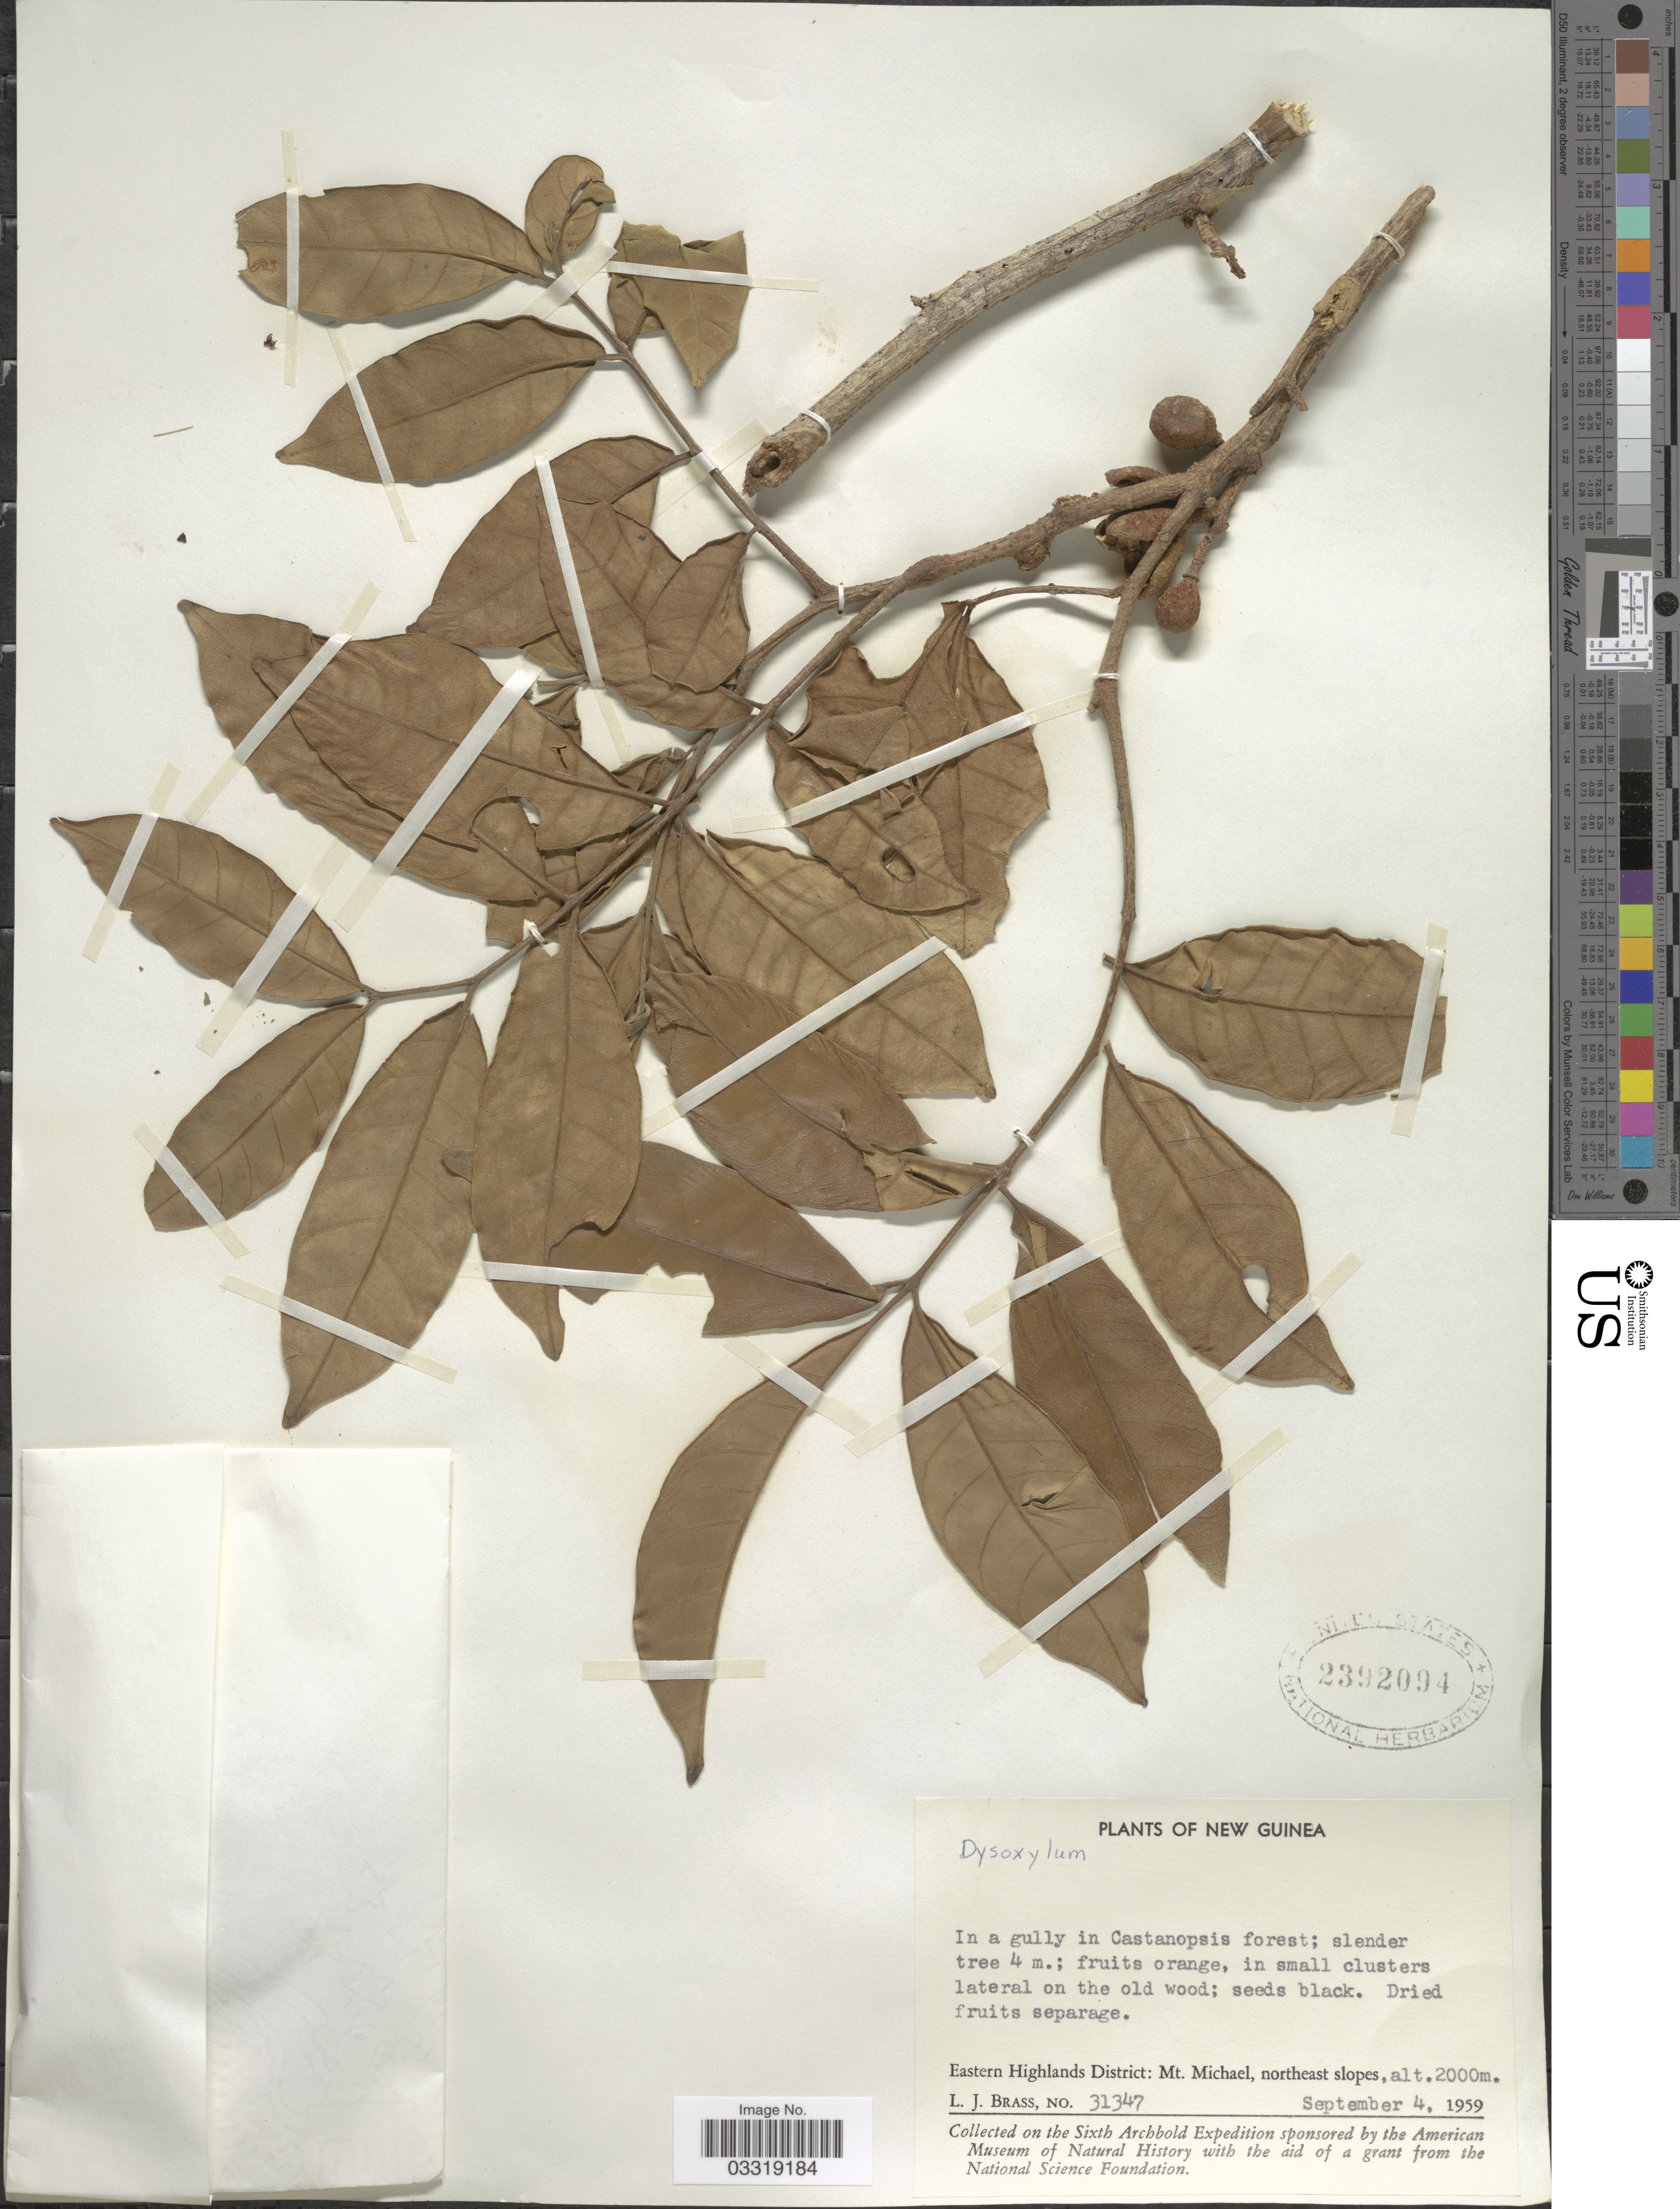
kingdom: Plantae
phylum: Tracheophyta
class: Magnoliopsida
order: Sapindales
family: Meliaceae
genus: Dysoxylum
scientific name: Dysoxylum sp.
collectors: L. J. Brass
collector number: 31347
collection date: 1959-09-04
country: Papua New Guinea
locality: New Guinea. Eastern Highlands District: Mt. Michael, northeast slopes.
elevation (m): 2000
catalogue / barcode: US 2392094